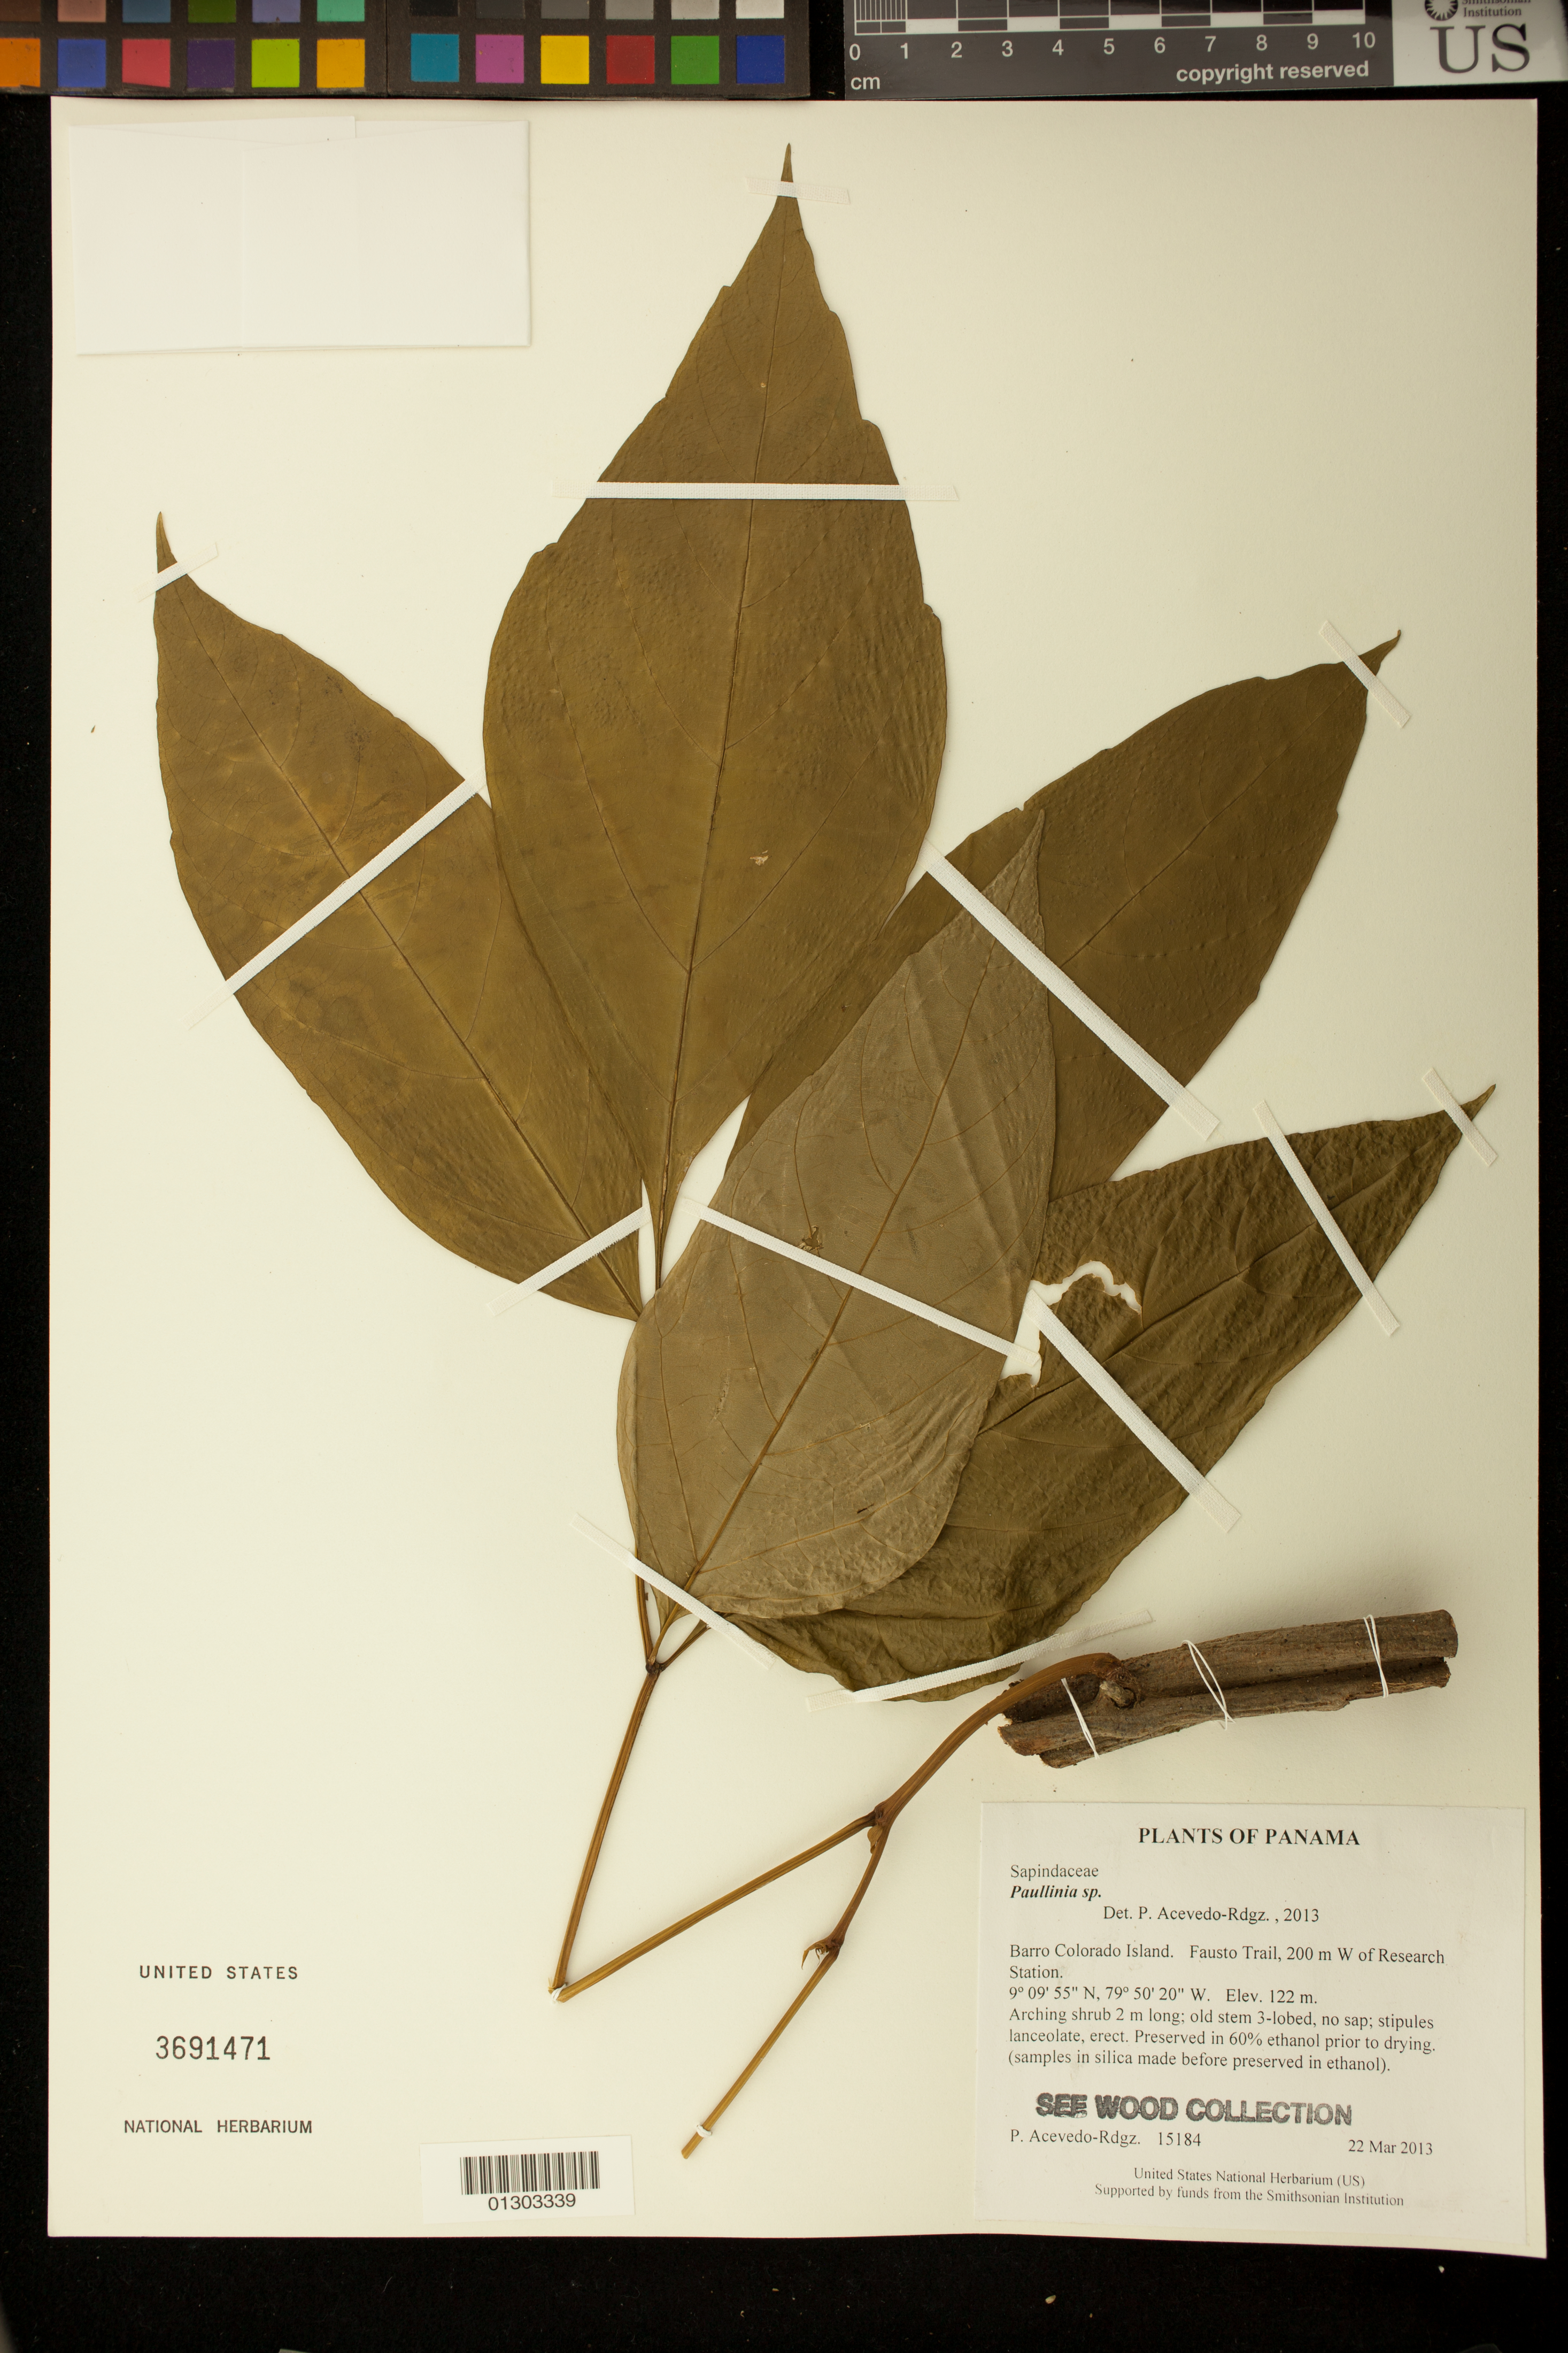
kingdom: Plantae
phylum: Tracheophyta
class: Magnoliopsida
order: Sapindales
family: Sapindaceae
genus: Paullinia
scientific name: Paullinia trisulca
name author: Radlk.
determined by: Acevedo-Rodriguez, P., (US), Smithsonian Institution - National Museum of Natural History (UNITED STATES)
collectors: P. Acevedo-Rodr.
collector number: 15184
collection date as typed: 22 Mar 2013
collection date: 2013-03-22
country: Panama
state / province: Panamá Oeste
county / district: Canal Zone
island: Barro Colorado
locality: Fausto Trail, 200 m W of Research Station.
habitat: Forest along trail.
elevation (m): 122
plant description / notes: US, PMA, MO; SEE WOOD COLLECTION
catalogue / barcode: US 3691471